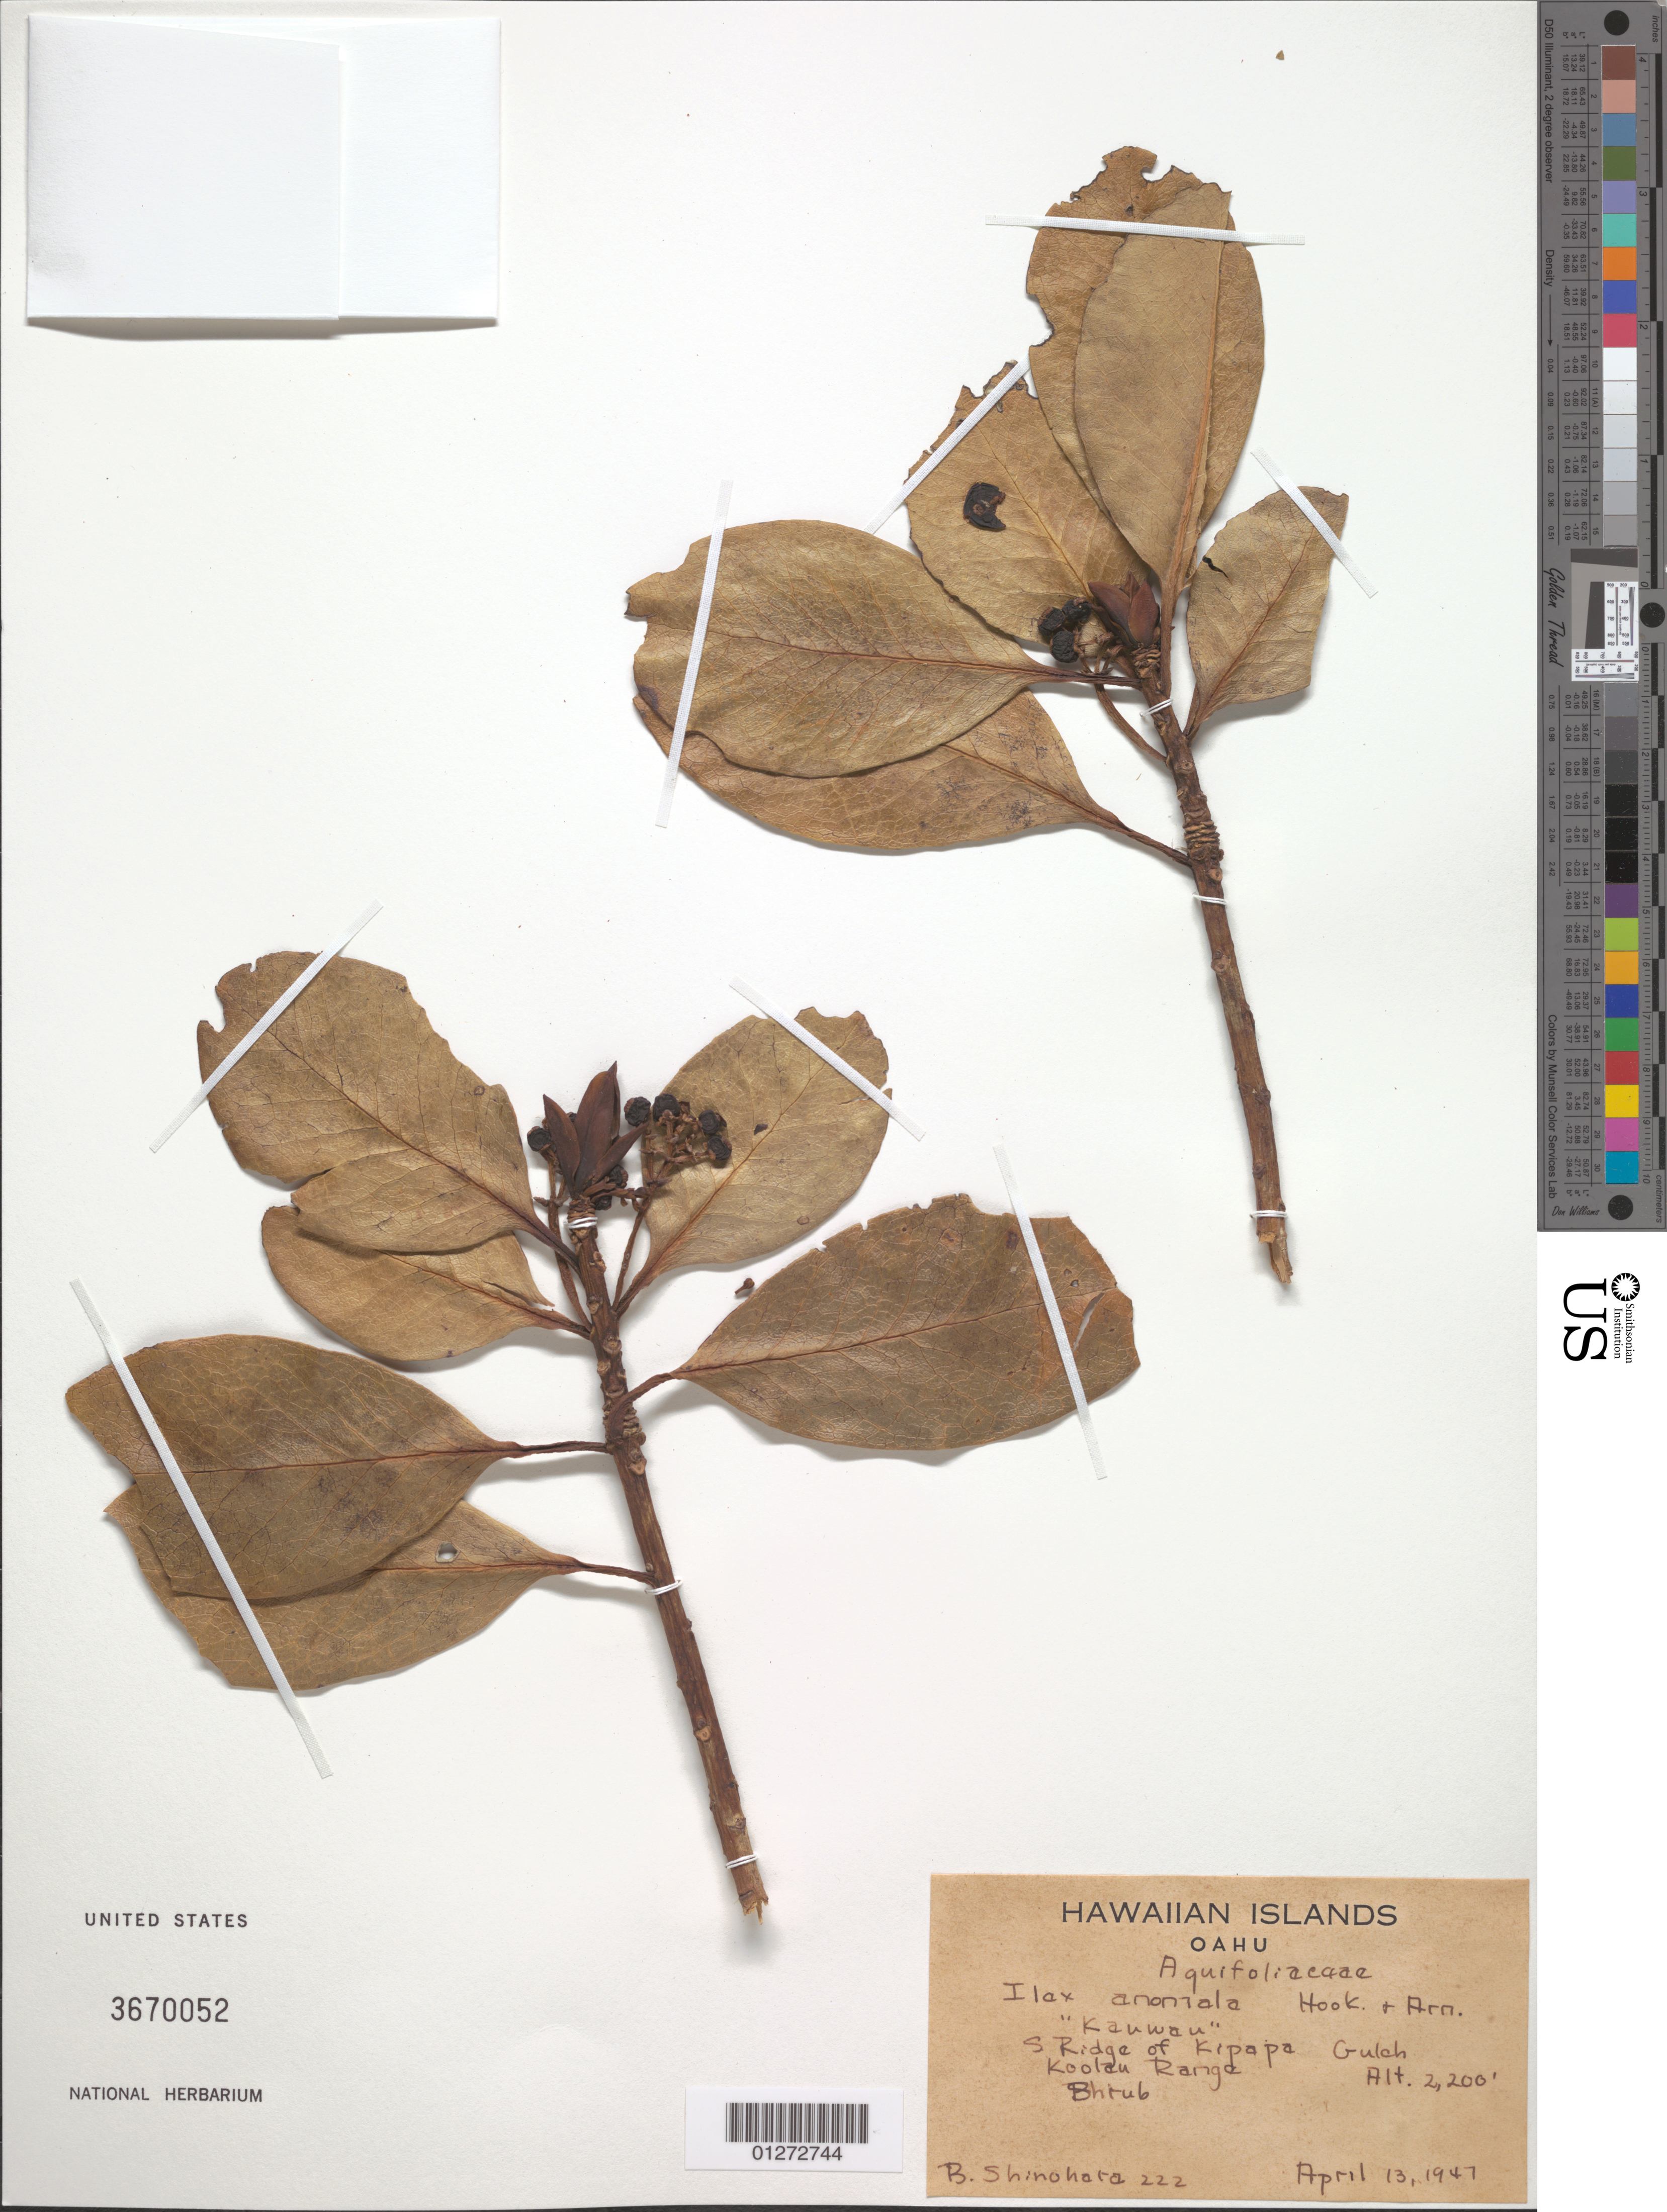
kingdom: Plantae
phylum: Tracheophyta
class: Magnoliopsida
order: Aquifoliales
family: Aquifoliaceae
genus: Ilex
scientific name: Ilex anomala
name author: Hook. & Arn.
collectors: B. Shinohara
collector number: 222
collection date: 1947-04-13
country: United States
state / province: Hawaii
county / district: Honolulu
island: Oahu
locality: S. Ridge of Kipapa Gulch, Koolau Range.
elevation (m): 671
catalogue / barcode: US 3670052